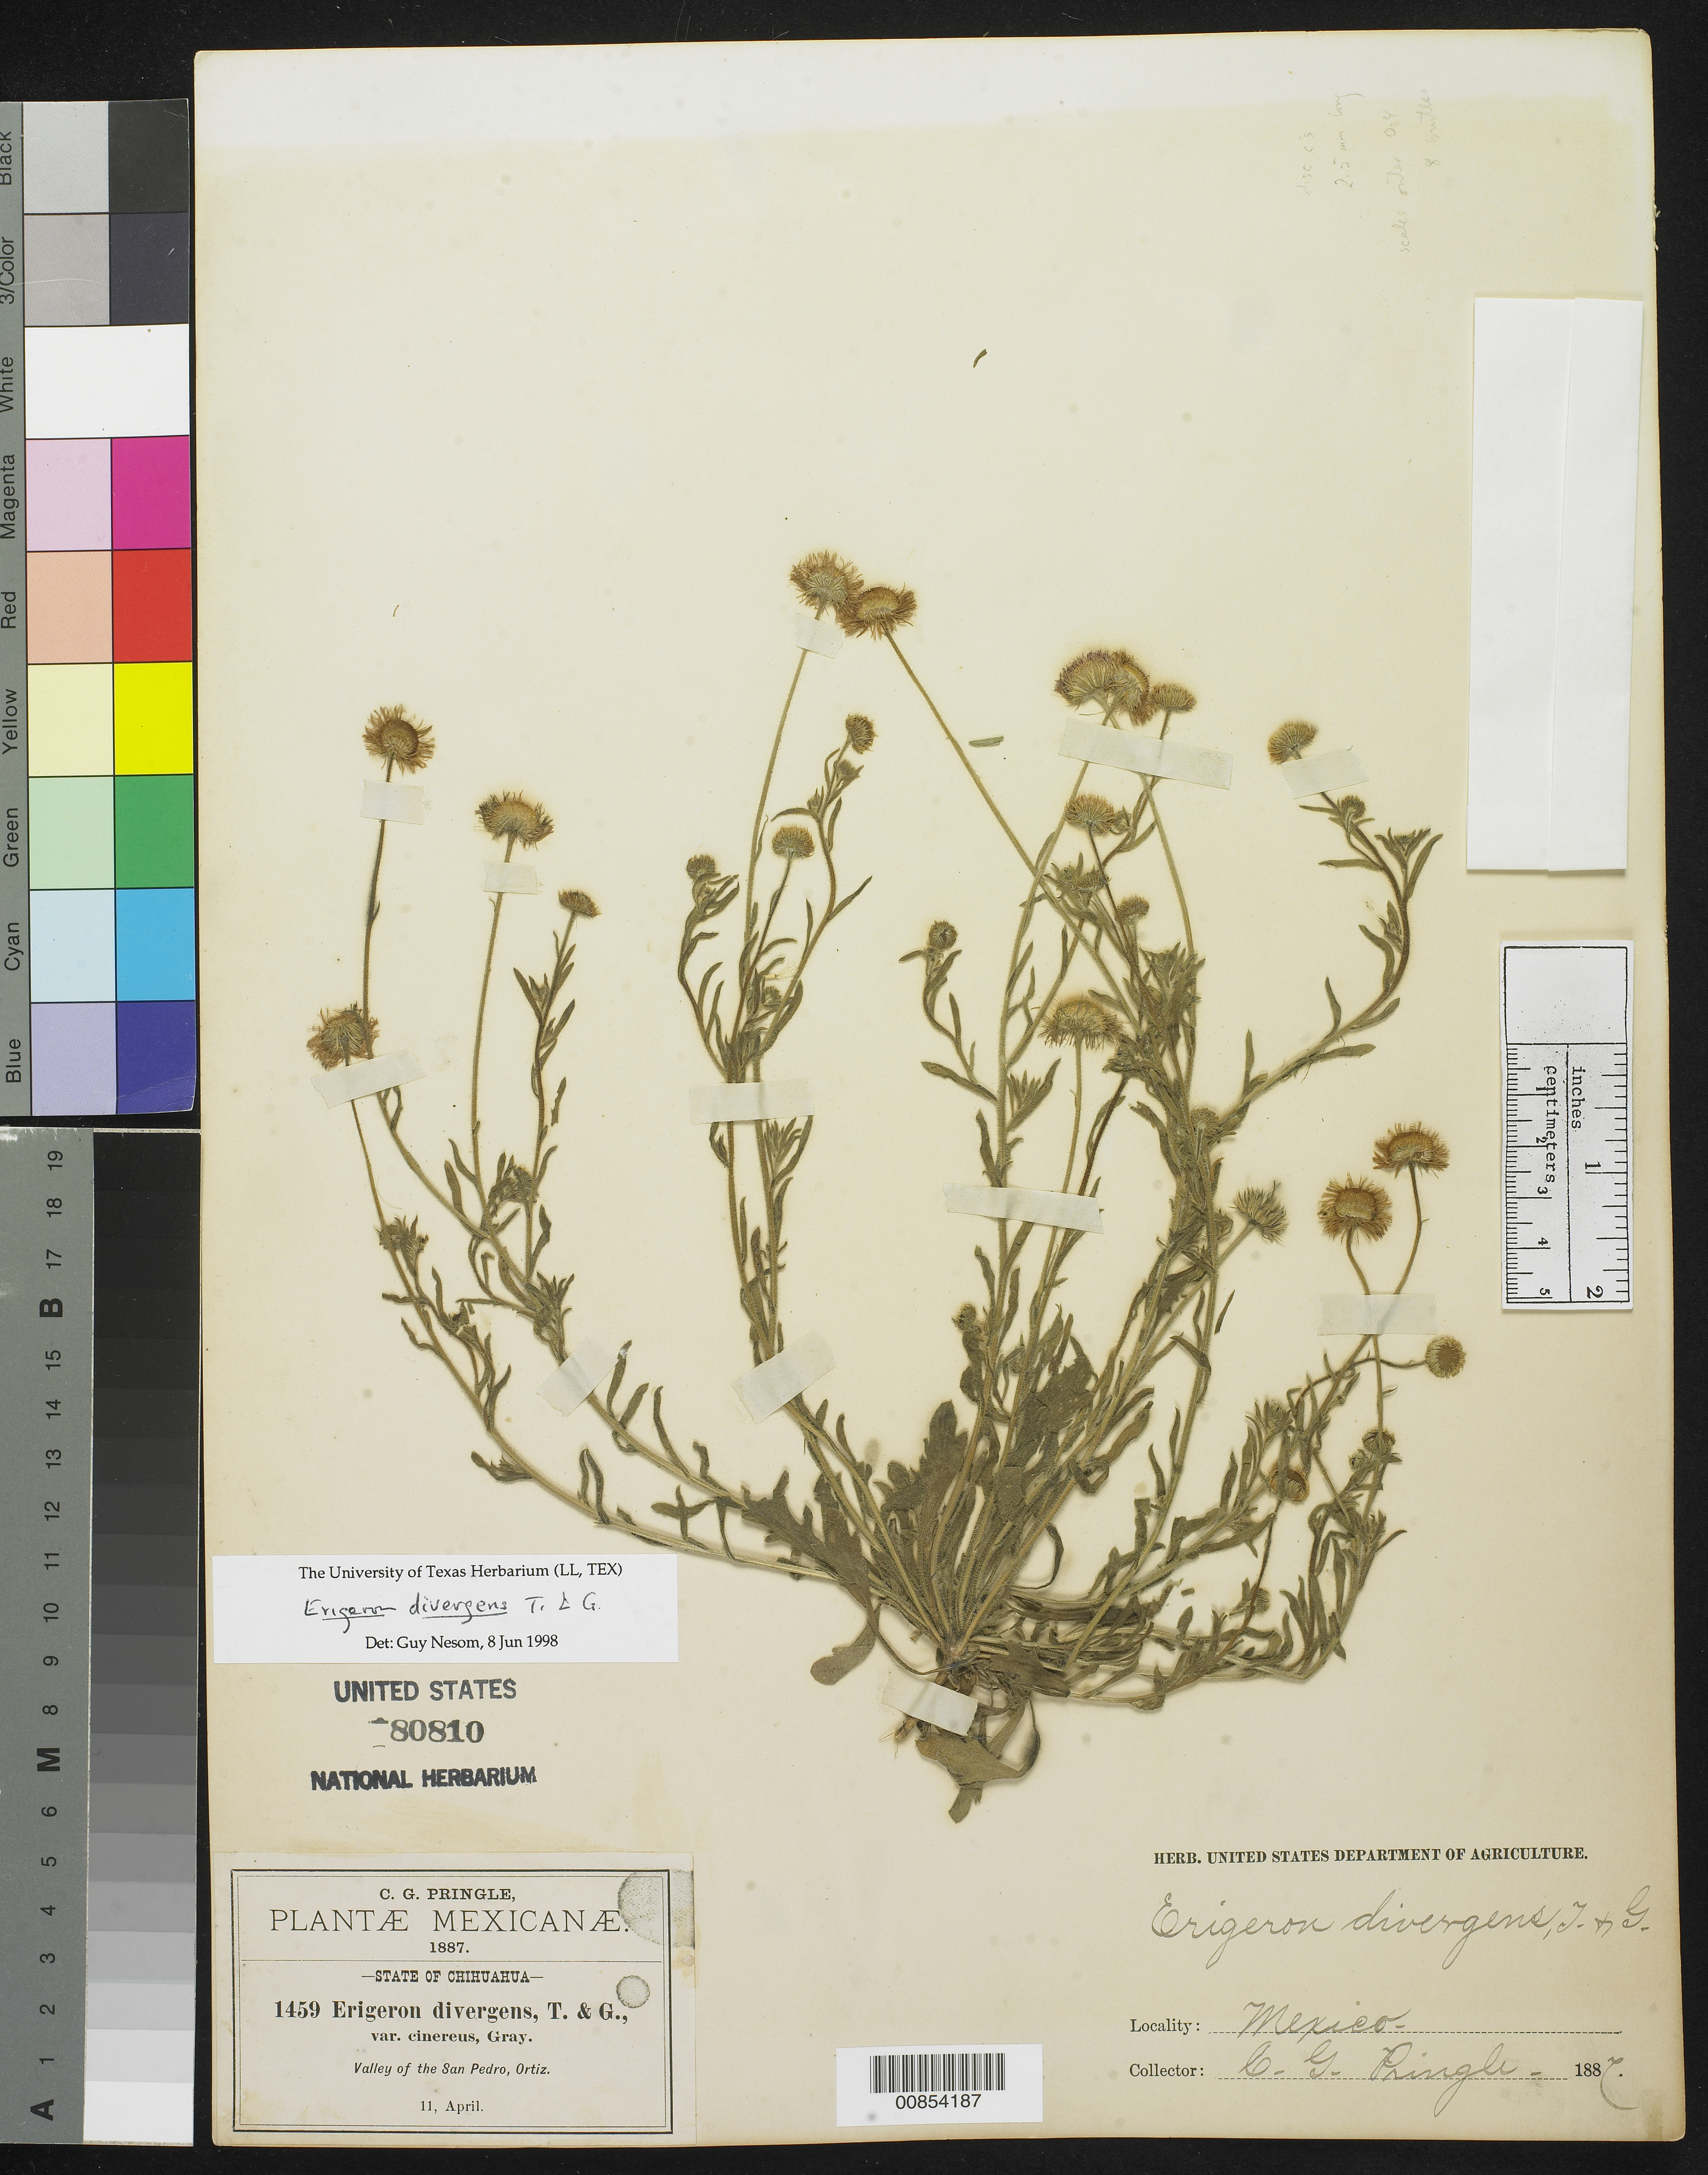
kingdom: Plantae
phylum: Tracheophyta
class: Magnoliopsida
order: Asterales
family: Asteraceae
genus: Erigeron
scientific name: Erigeron divergens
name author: Torr. & A. Gray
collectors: C. G. Pringle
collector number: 1459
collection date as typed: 11 Apr 1887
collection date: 1887-04-11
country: Mexico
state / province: Chihuahua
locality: Valley of San Pedro, Ortiz.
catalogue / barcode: US 80810